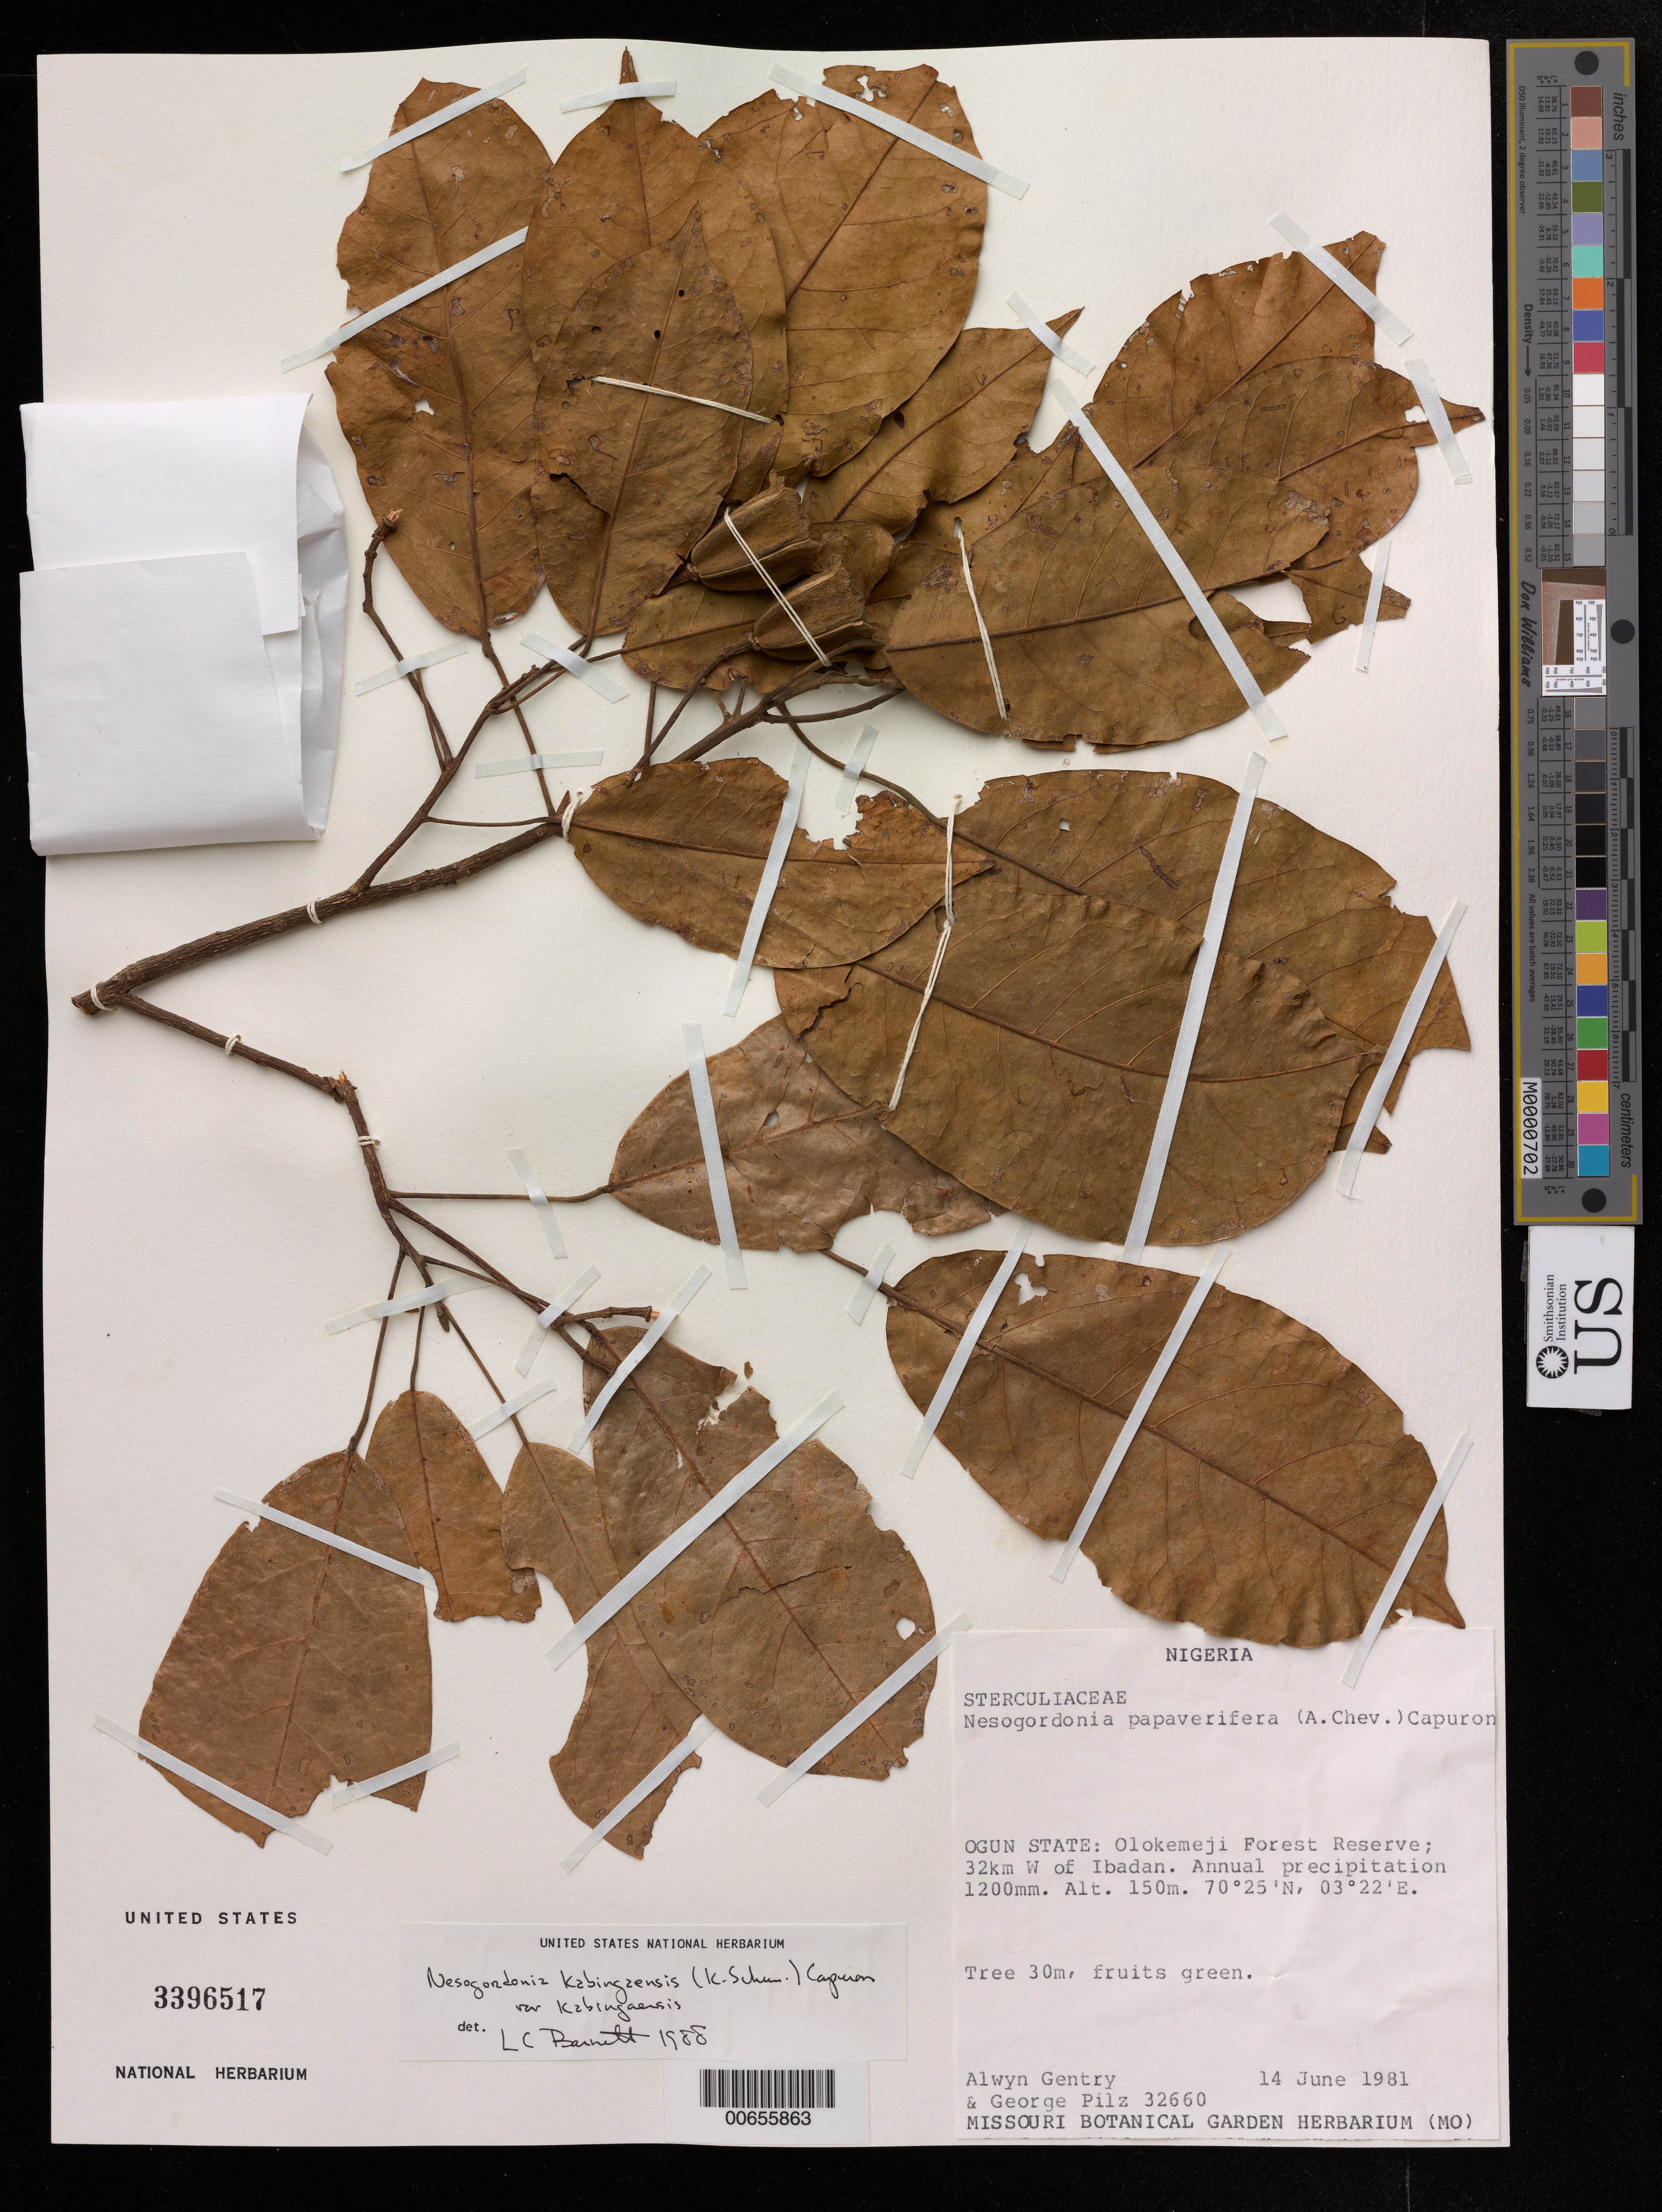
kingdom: Plantae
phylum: Tracheophyta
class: Magnoliopsida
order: Malvales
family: Malvaceae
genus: Nesogordonia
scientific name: Nesogordonia kabingaensis var. kabingaensis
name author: (K. Schum.) Capuron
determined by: Barnett, L. C.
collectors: A. H. Gentry & G. E. Pilz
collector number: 32660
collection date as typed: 14 Jun 1981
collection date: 1981-06-14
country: Nigeria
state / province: Ogun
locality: Olokemeji Forest Reserve, 32 km W of Ibadan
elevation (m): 150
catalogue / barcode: US 3396517